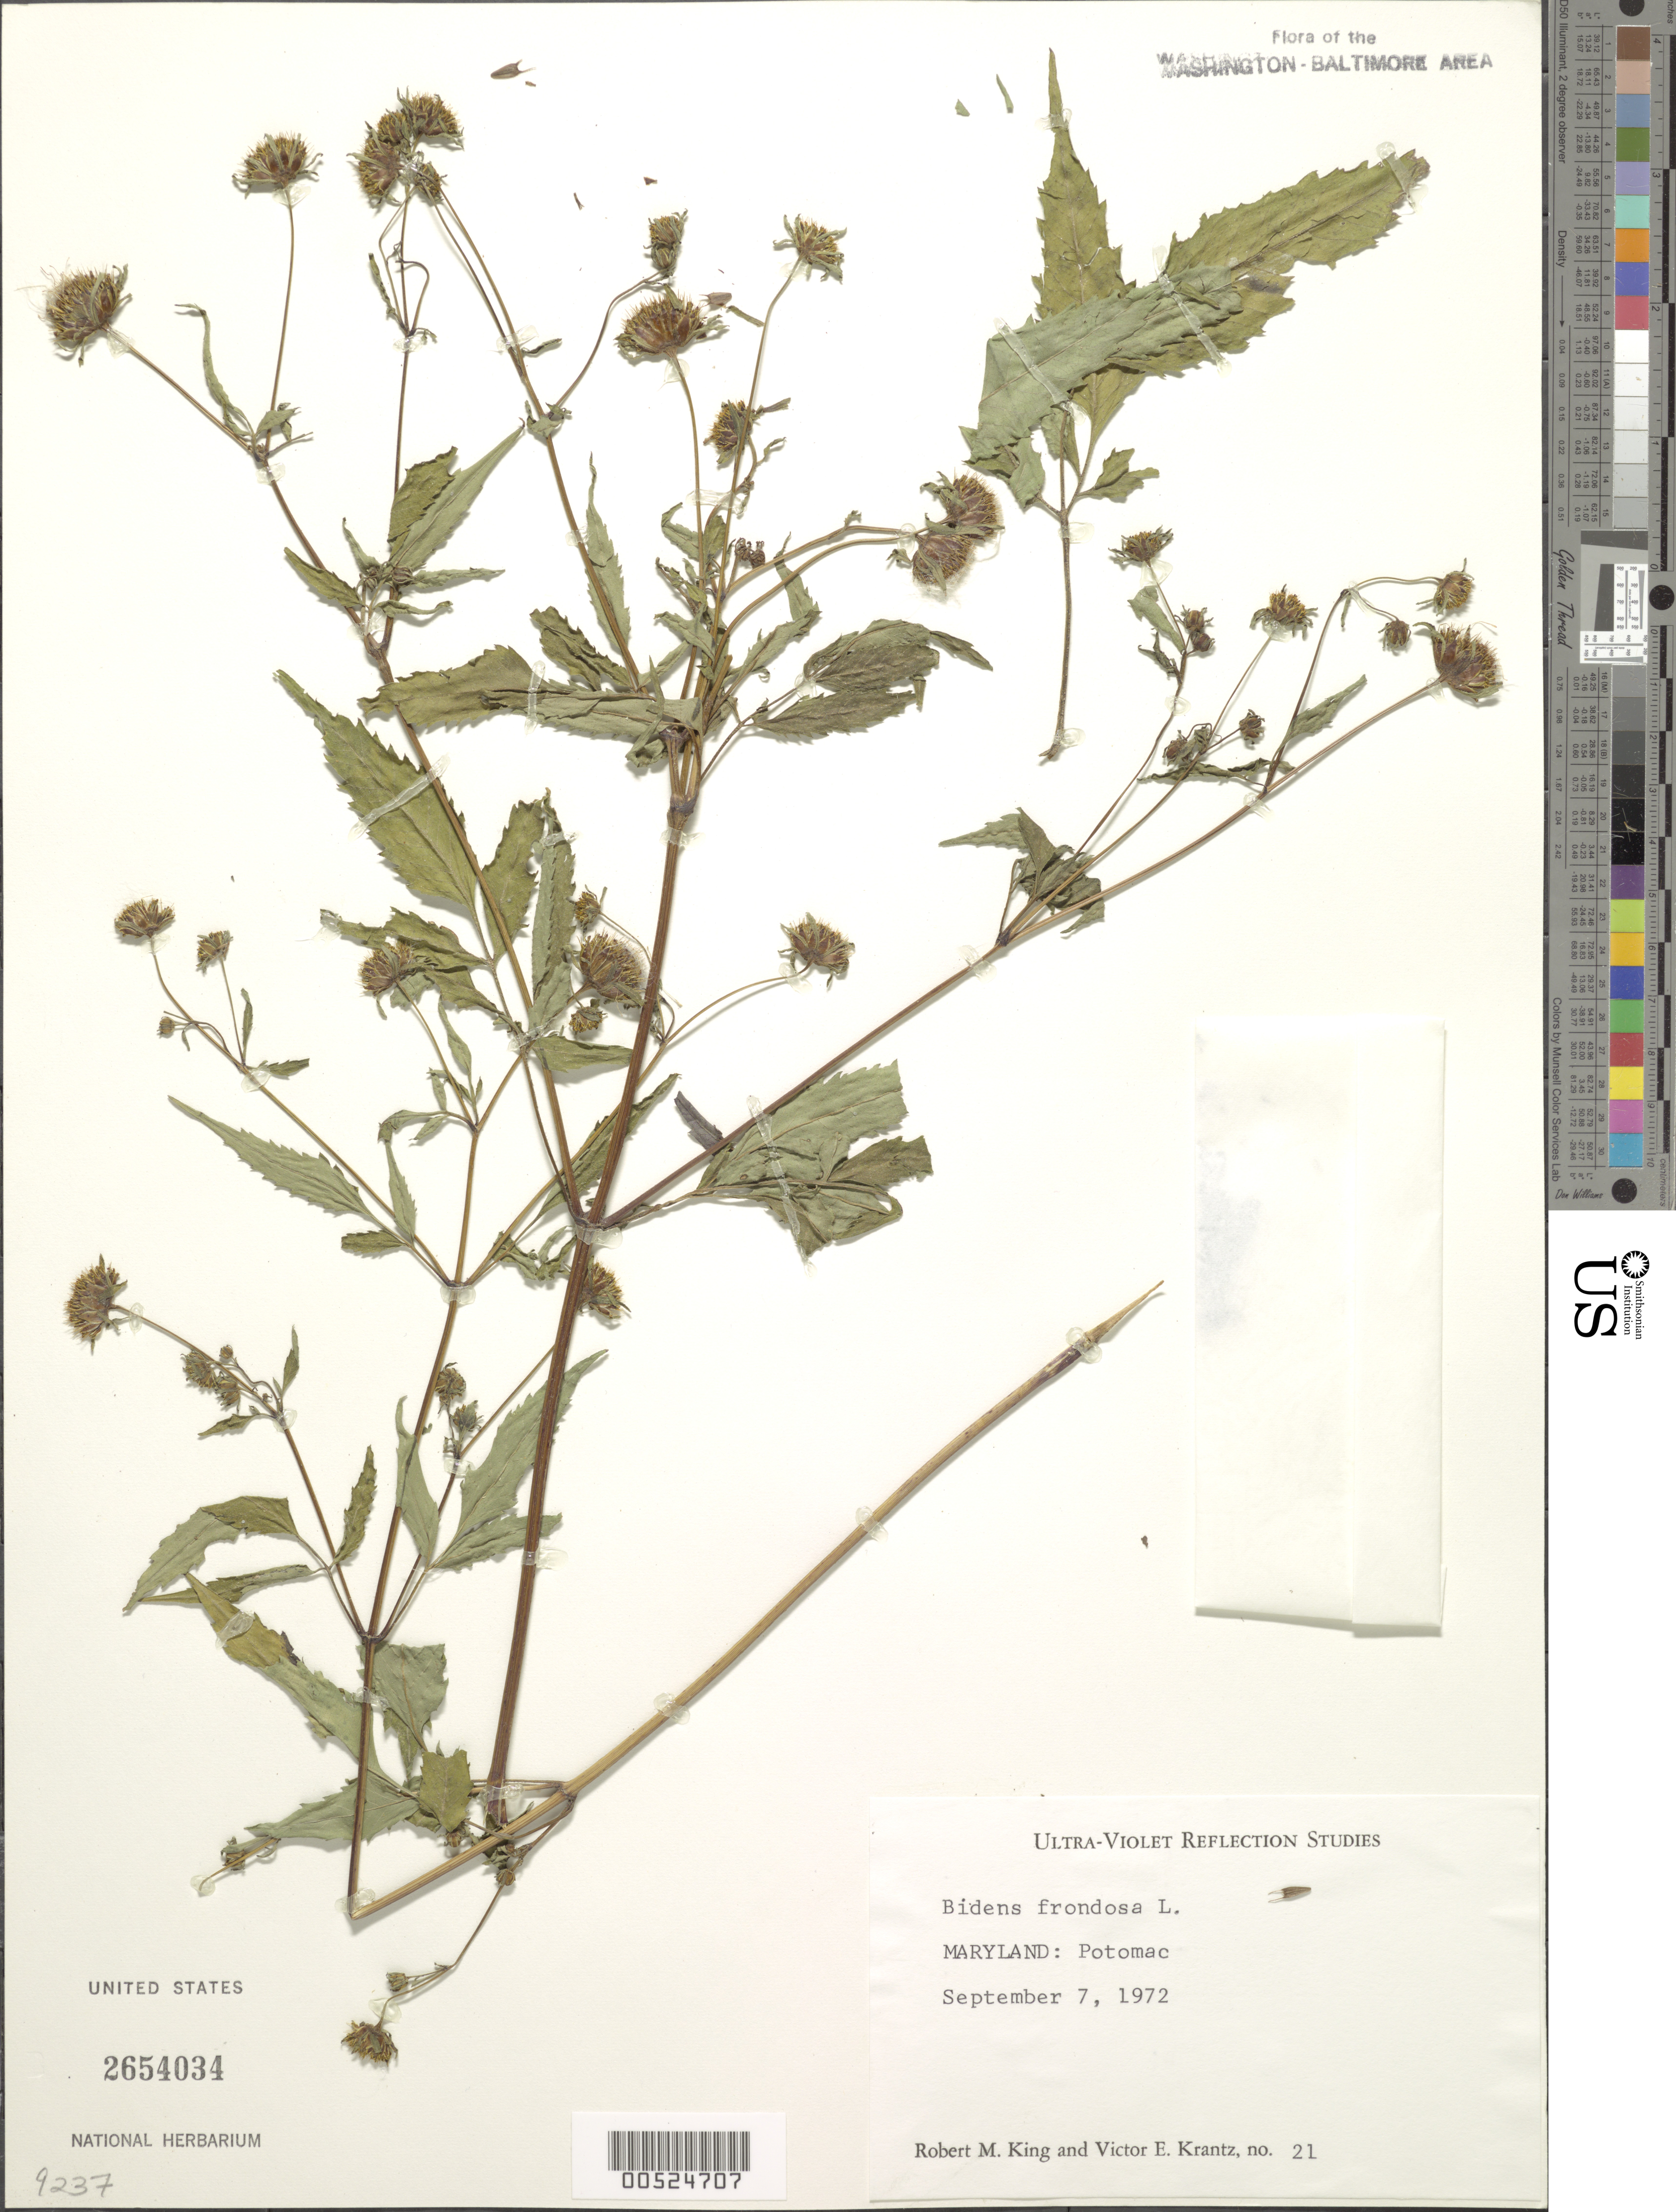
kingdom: Plantae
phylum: Tracheophyta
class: Magnoliopsida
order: Asterales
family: Asteraceae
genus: Bidens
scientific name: Bidens frondosa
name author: L.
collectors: R. M. King & V. Krantz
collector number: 21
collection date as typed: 07 Sep 1972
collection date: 1972-09-07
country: United States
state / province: Maryland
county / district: Montgomery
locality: Potomac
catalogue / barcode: US 2654034